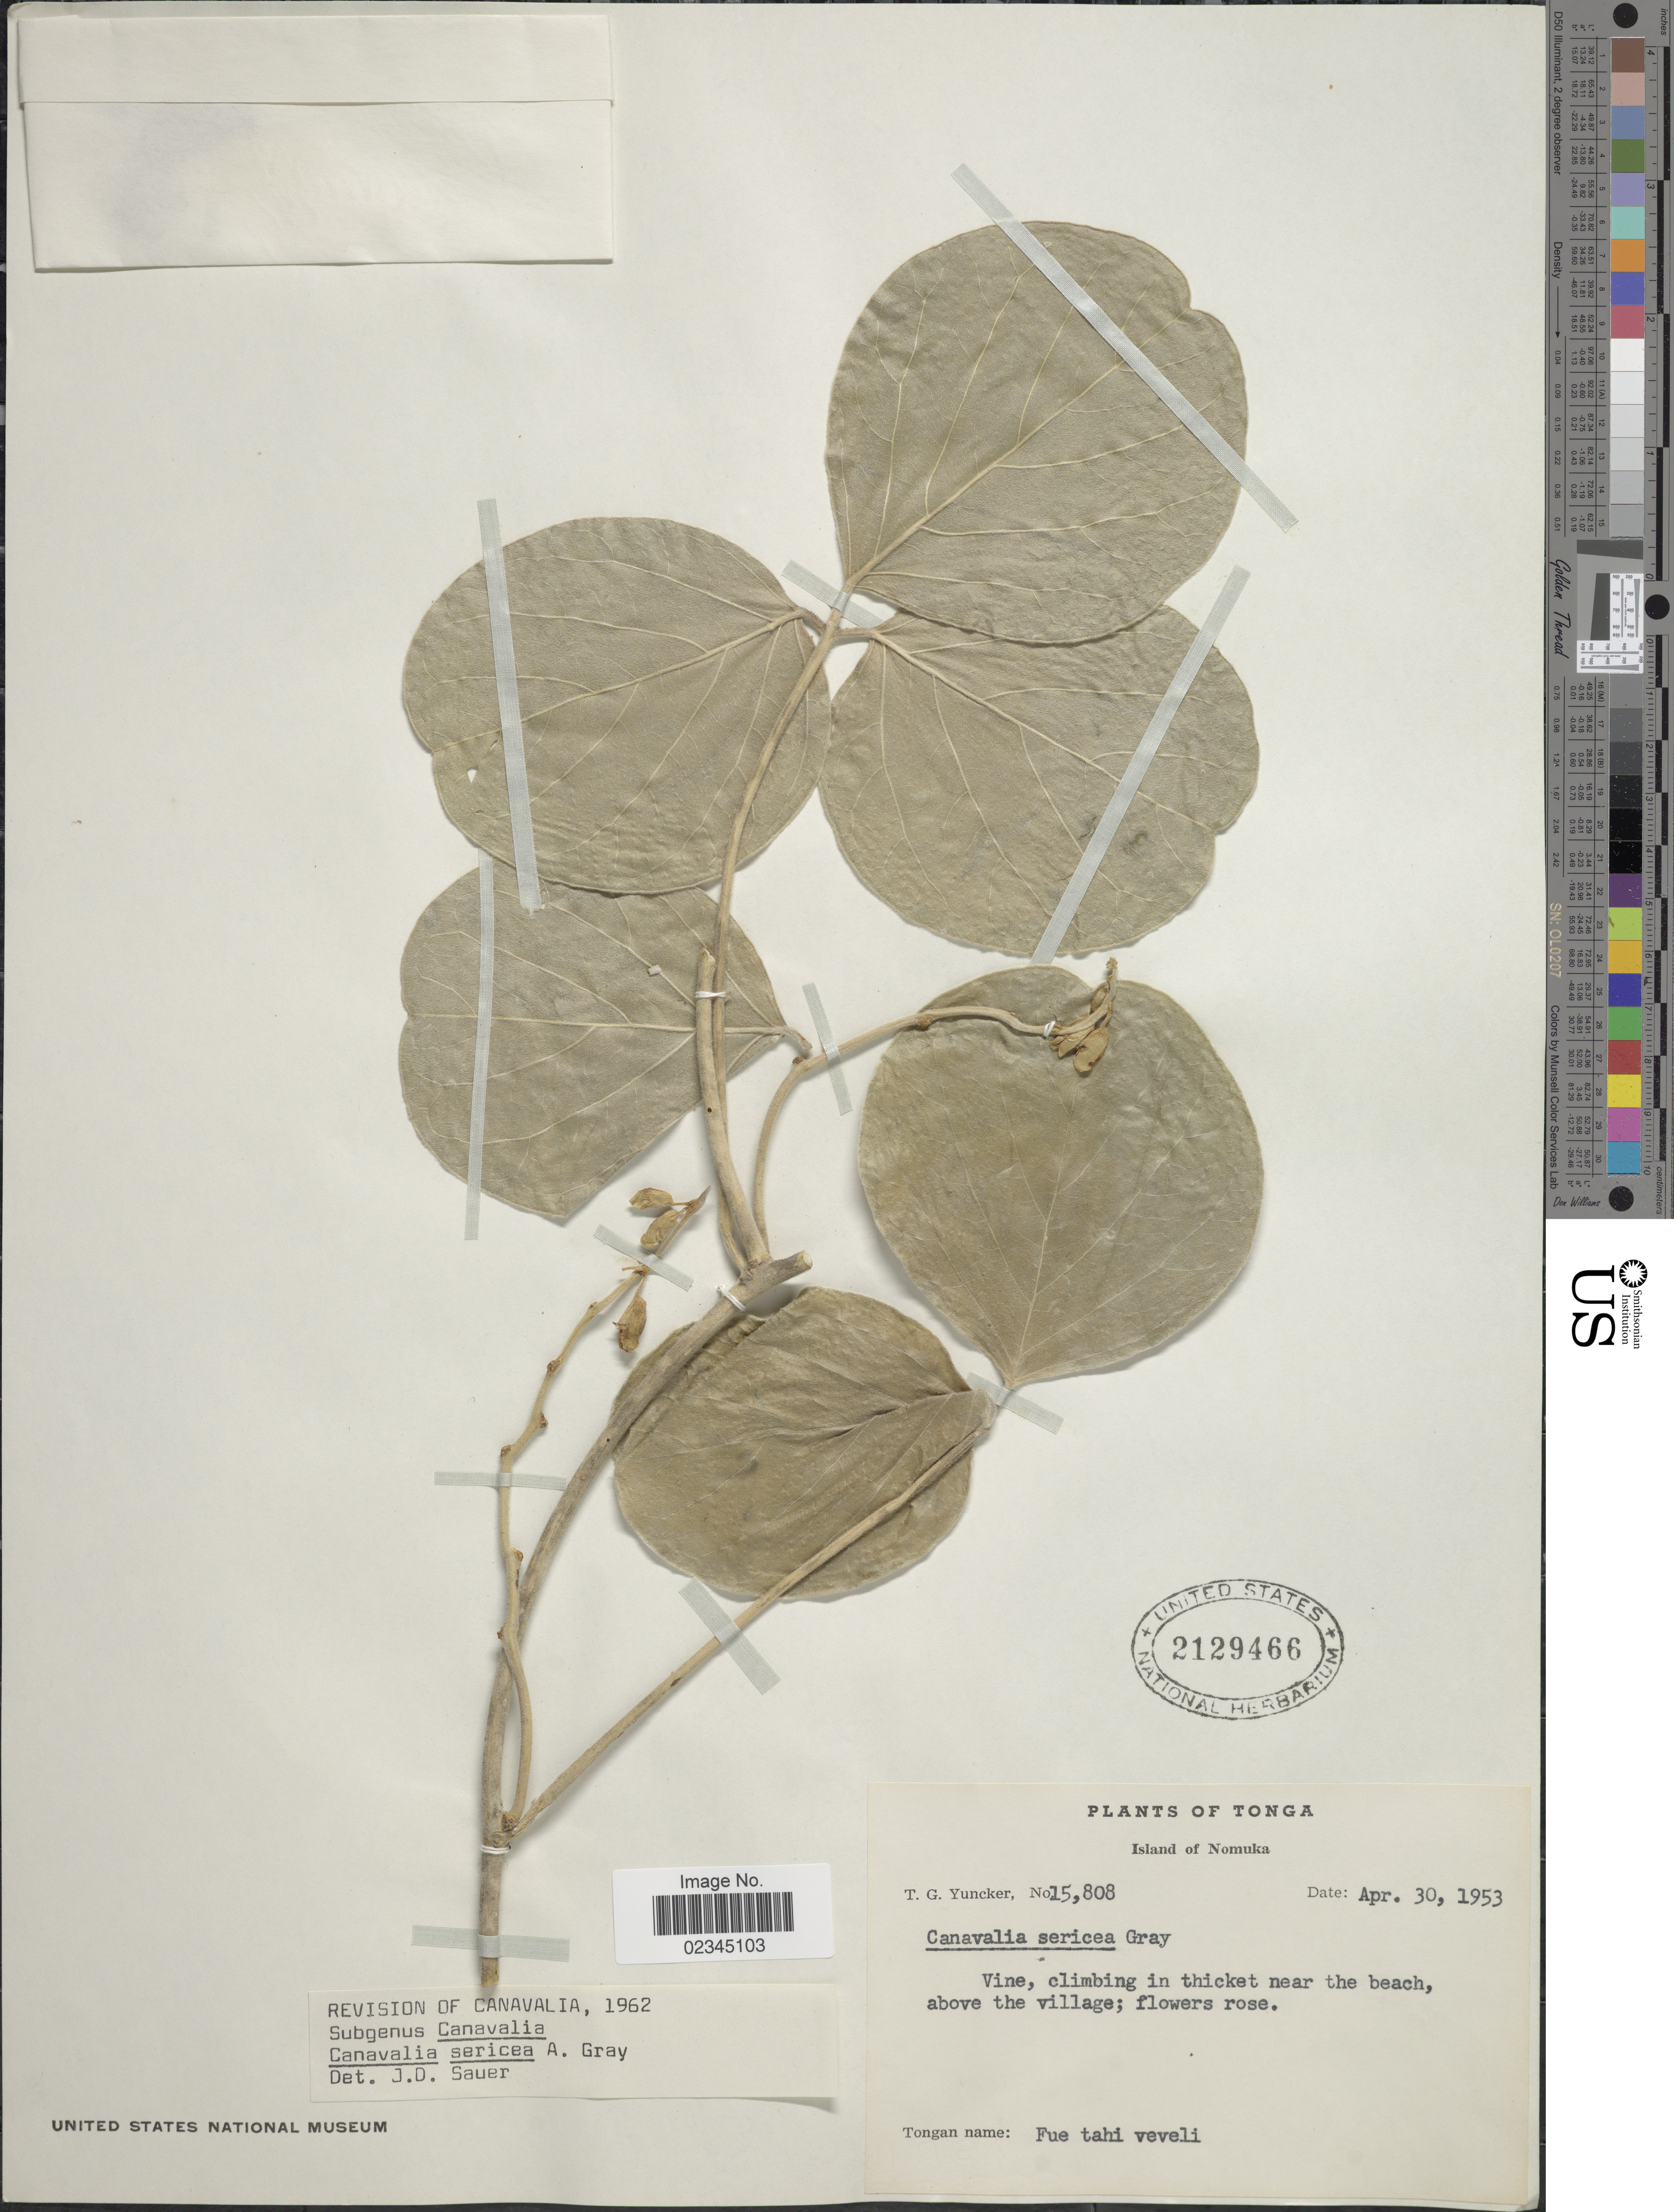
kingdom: Plantae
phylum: Tracheophyta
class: Magnoliopsida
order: Fabales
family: Fabaceae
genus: Canavalia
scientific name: Canavalia sericea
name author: A. Gray in Wilkes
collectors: T. G. Yuncker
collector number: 15808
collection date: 1953-04-30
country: Tonga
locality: Tonga, Island of Nomuka. climbing in thicket near the beach above the village.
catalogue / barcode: US 2129466